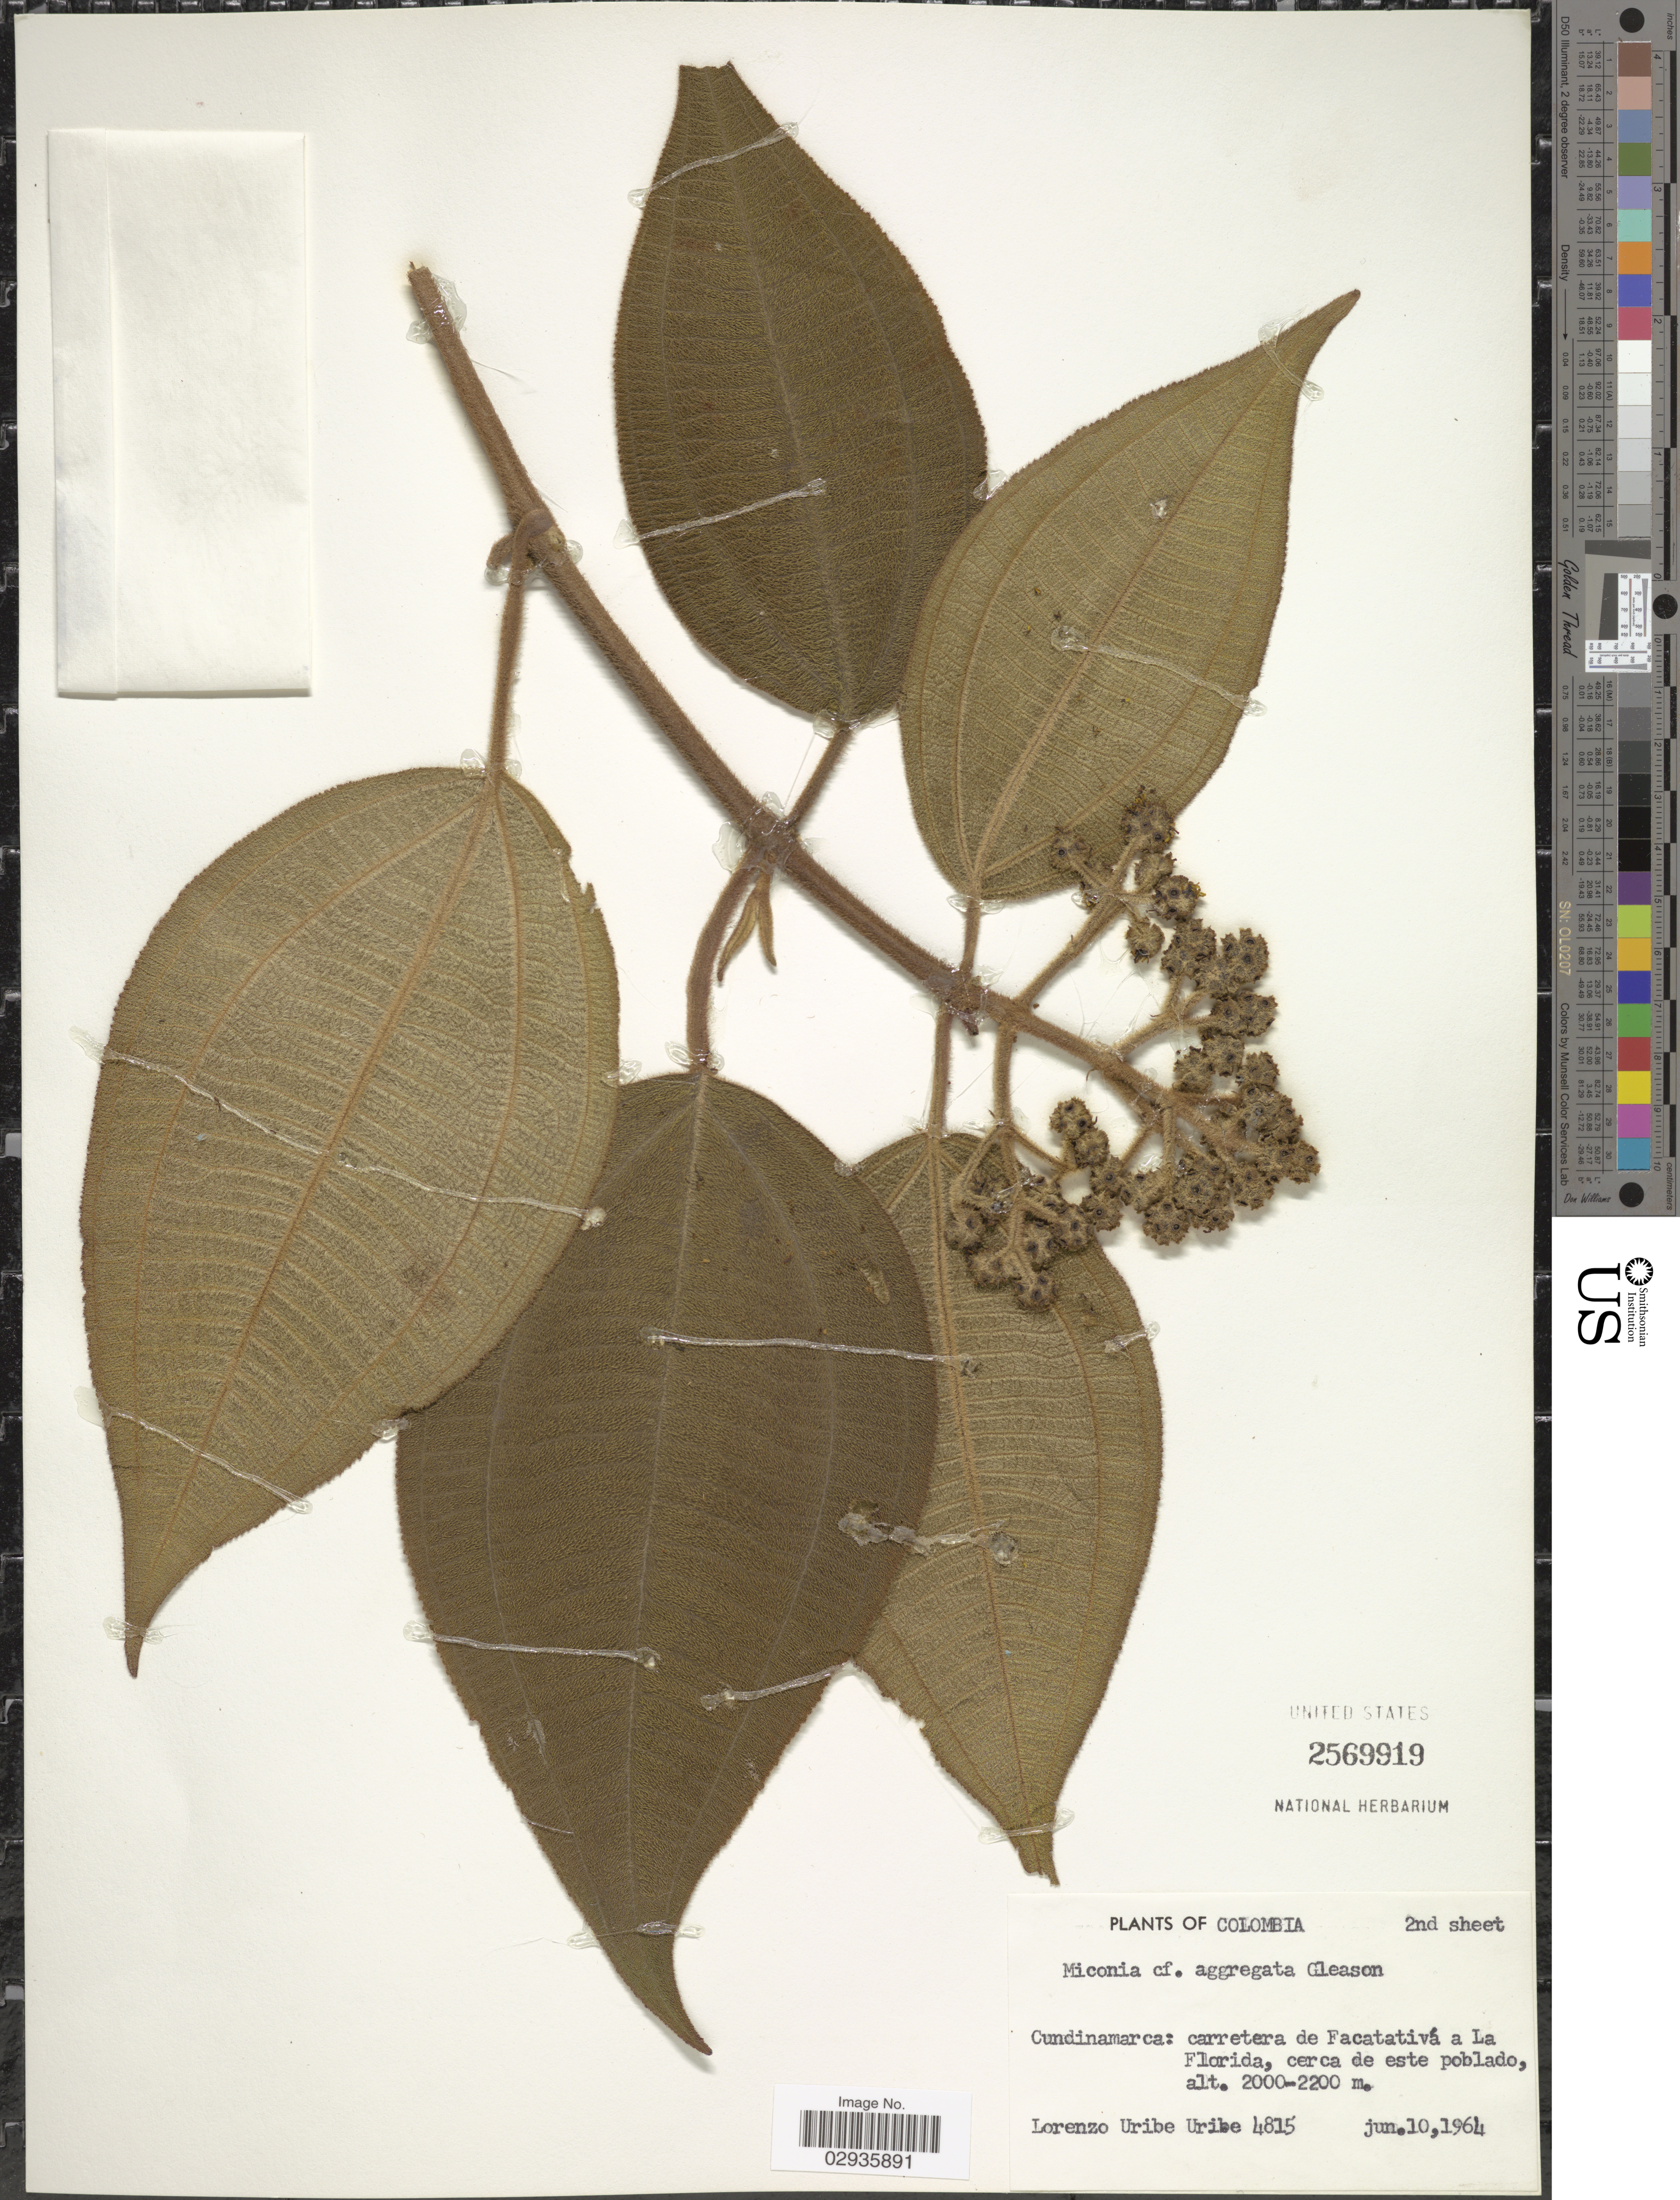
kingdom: Plantae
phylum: Tracheophyta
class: Magnoliopsida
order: Myrtales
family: Melastomataceae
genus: Miconia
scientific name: Miconia aggregata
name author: Gleason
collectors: L. Uribe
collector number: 4815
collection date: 1964-06-10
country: Colombia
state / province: Cundinamarca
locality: Carretera de Facatativà a La Florida, cerca de este poblado.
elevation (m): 2000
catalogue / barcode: US 2569919